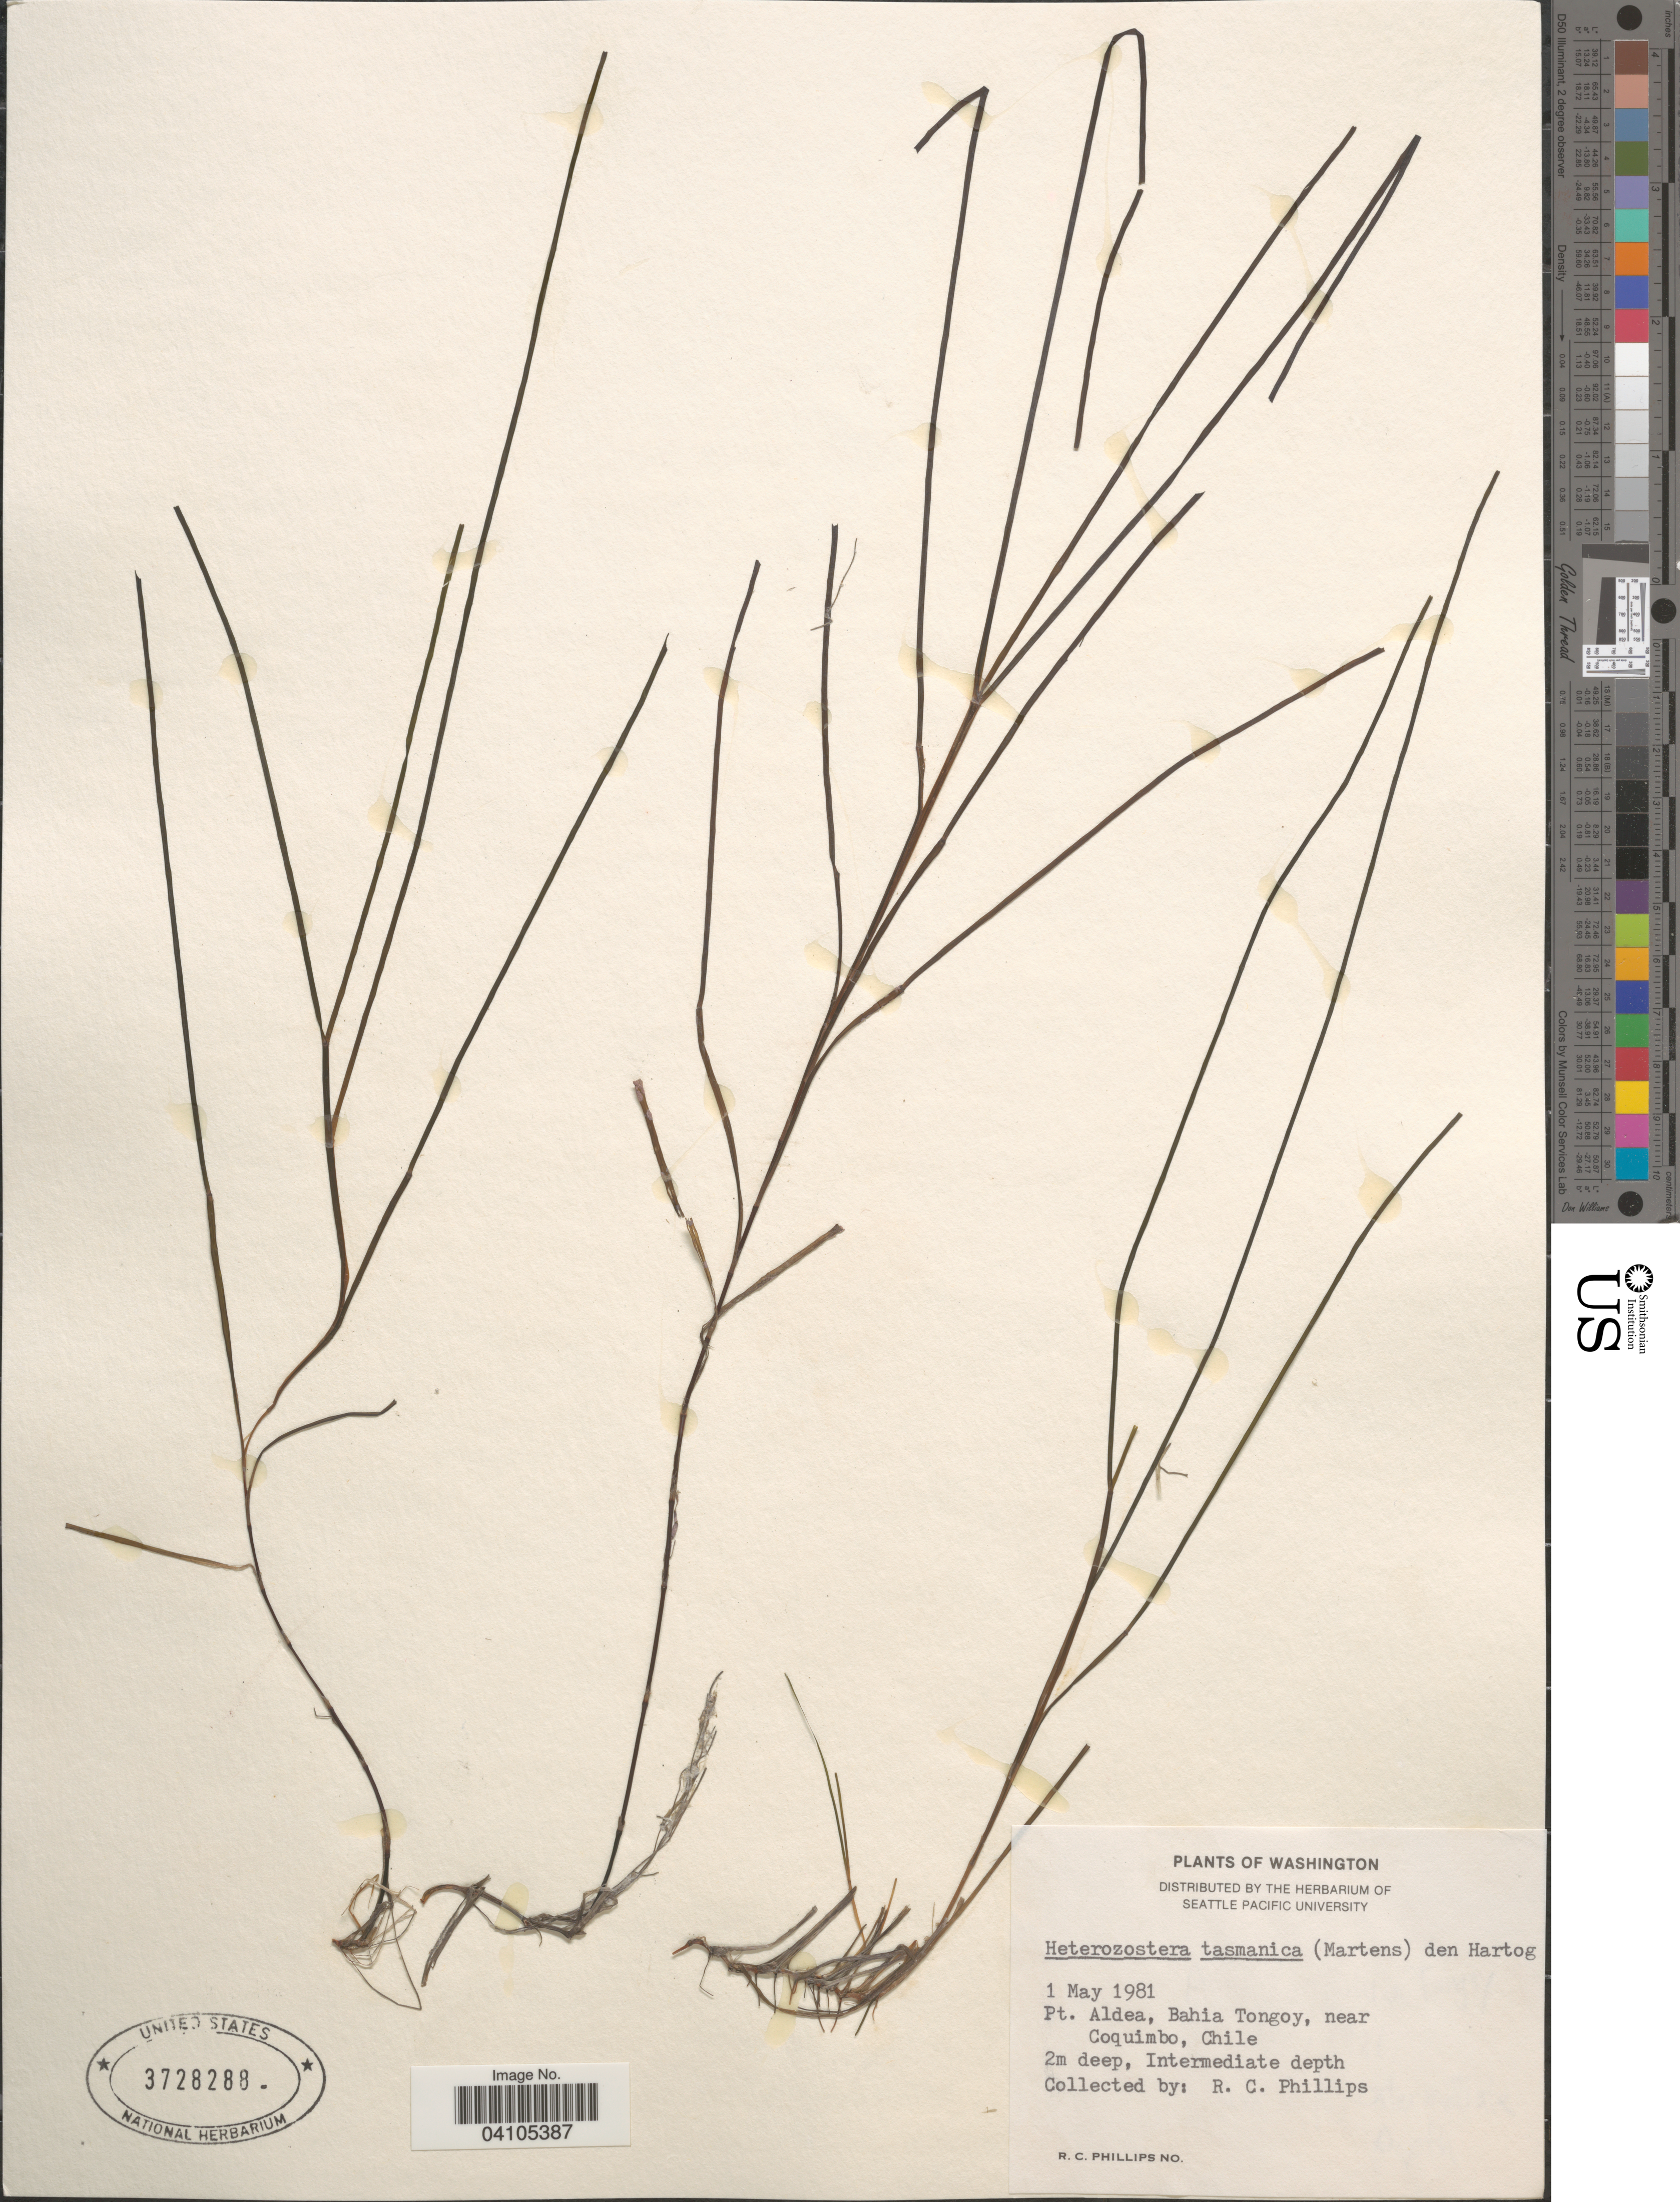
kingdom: Plantae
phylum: Tracheophyta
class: Liliopsida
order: Alismatales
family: Zosteraceae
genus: Heterozostera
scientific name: Heterozostera tasmanica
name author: (Martens ex Aschers.) Hartog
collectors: R. C. Phillips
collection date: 1981-05-01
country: Chile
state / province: Coquimbo (IV)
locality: Pt. Aldea, Bahia Tongoy, near Coquimbo.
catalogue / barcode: US 3728288